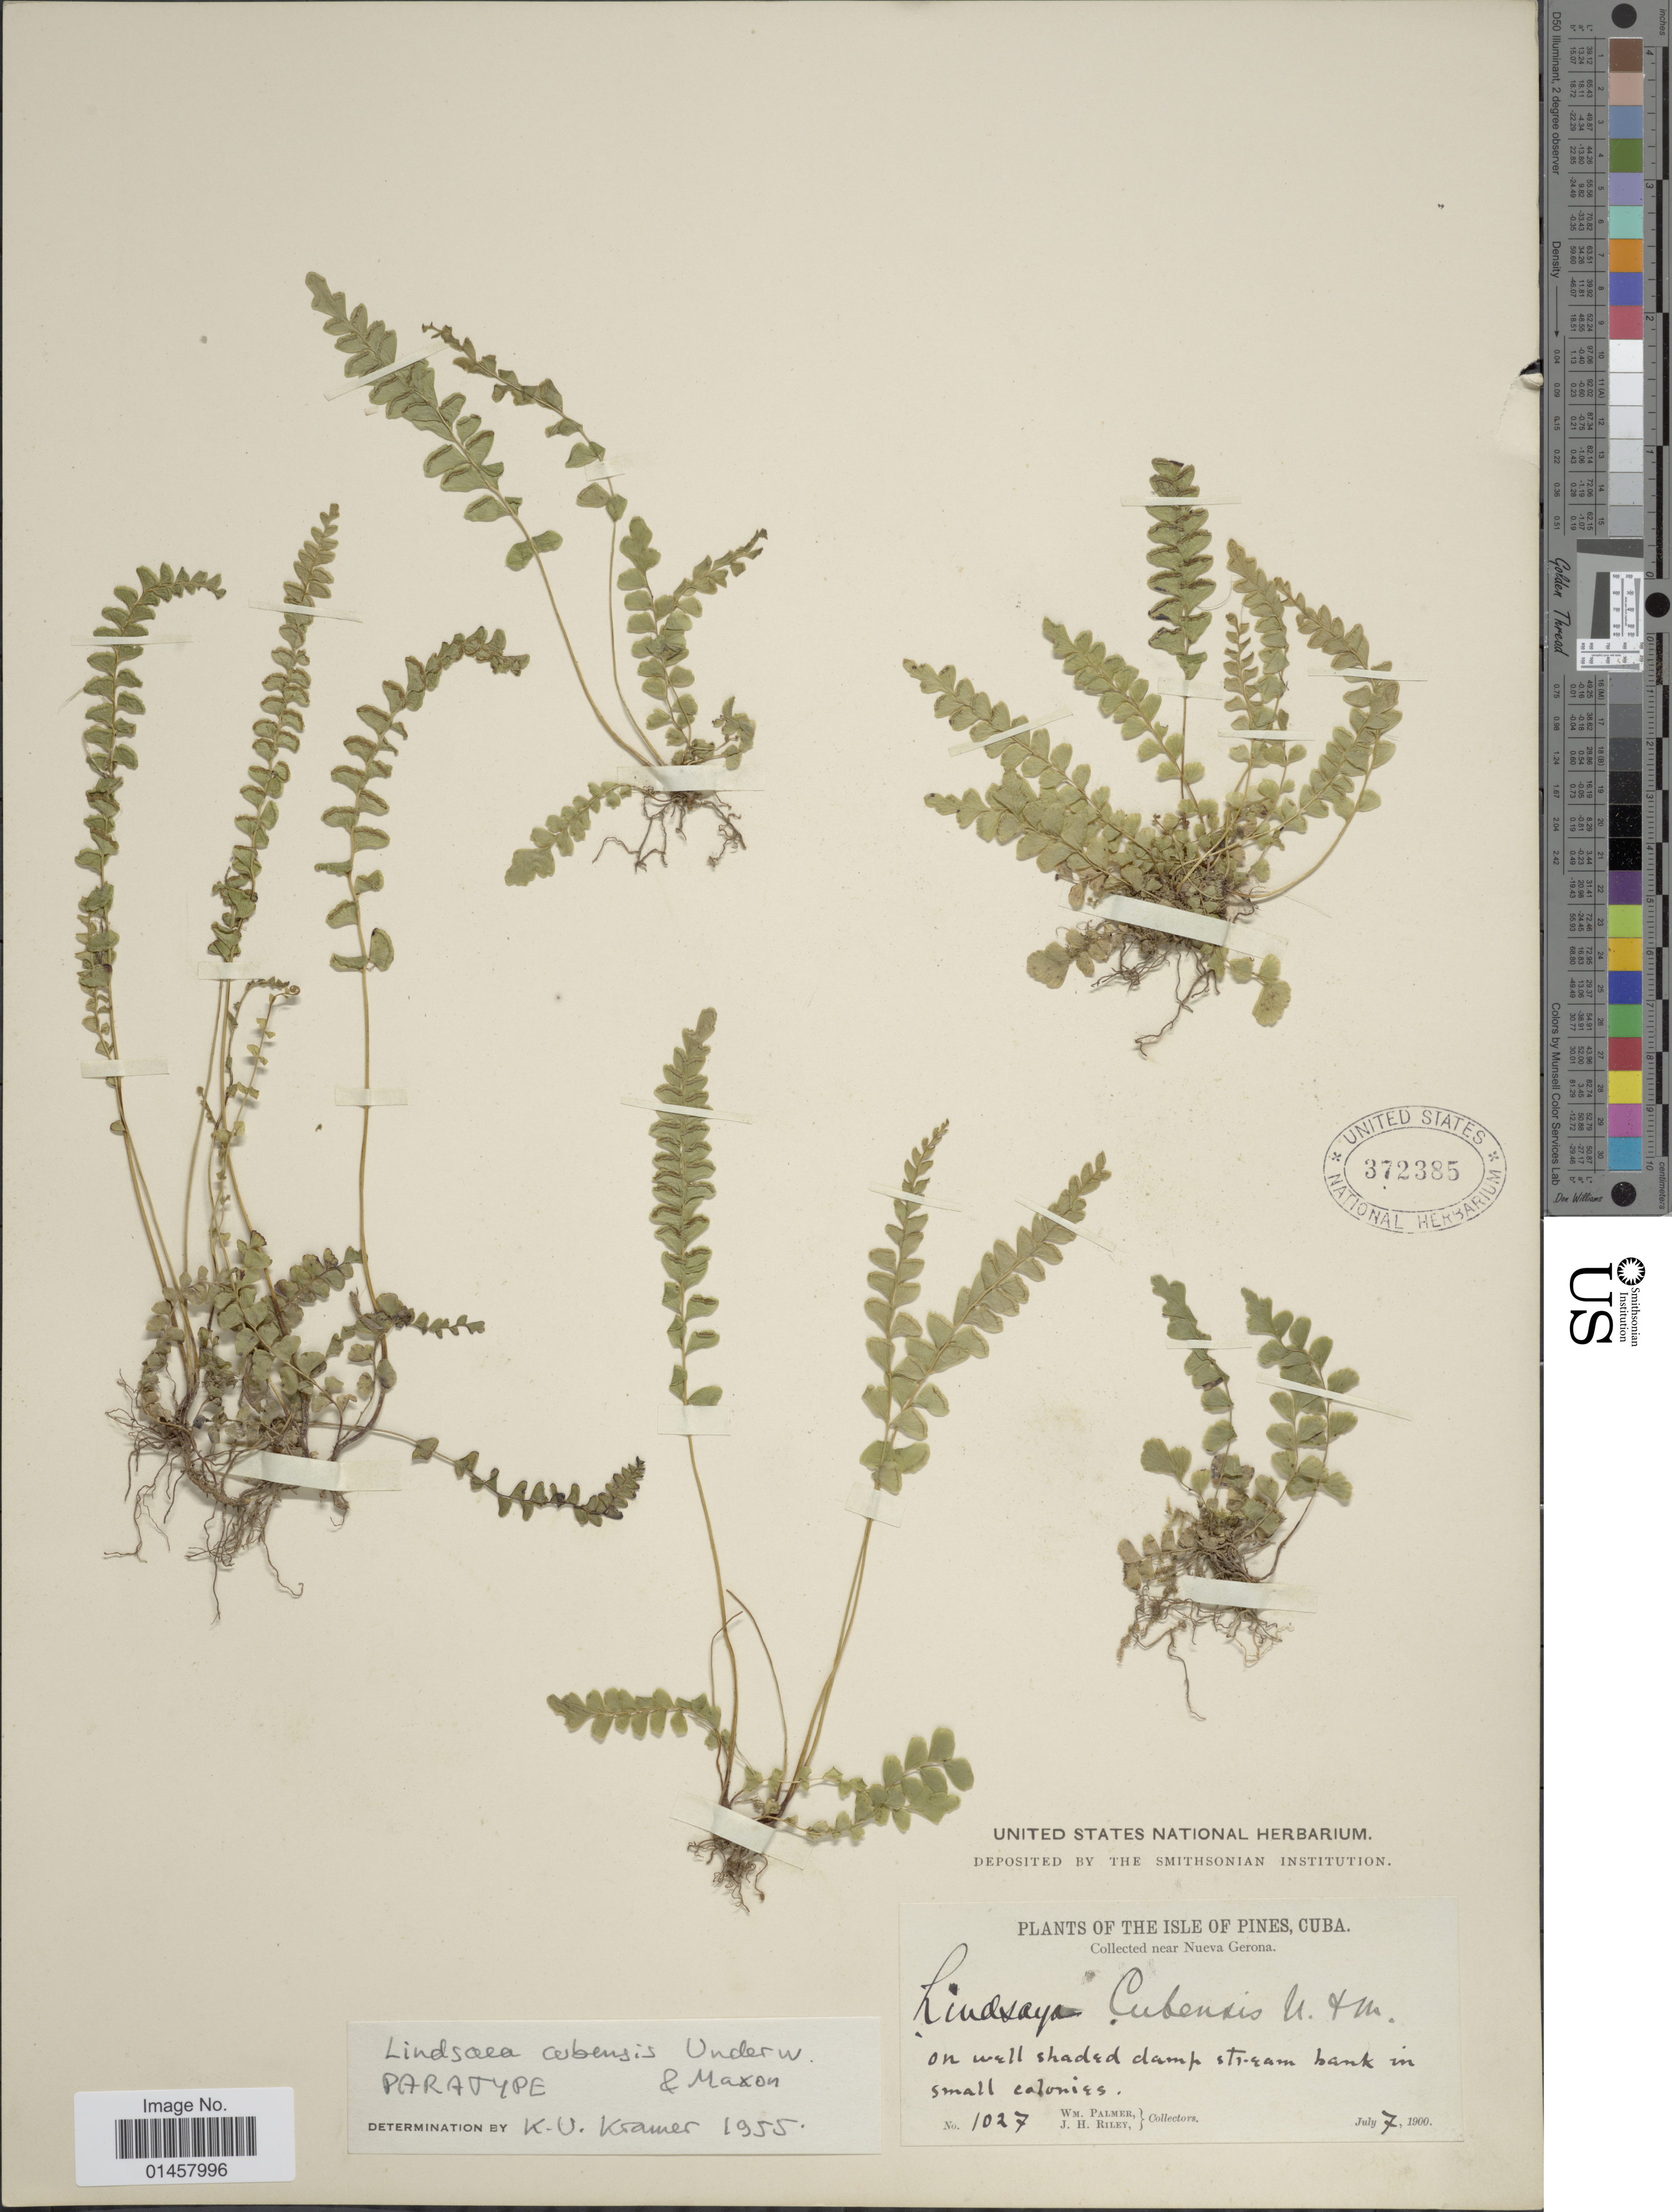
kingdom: Plantae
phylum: Tracheophyta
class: Polypodiopsida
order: Polypodiales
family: Lindsaeaceae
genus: Lindsaea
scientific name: Lindsaea cubensis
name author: Underw. & Maxon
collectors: W. Palmer & J. H. Riley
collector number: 1027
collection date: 1900-07-07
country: Cuba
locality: Isle of Pines, near Nueva Gerona,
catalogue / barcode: US 372385